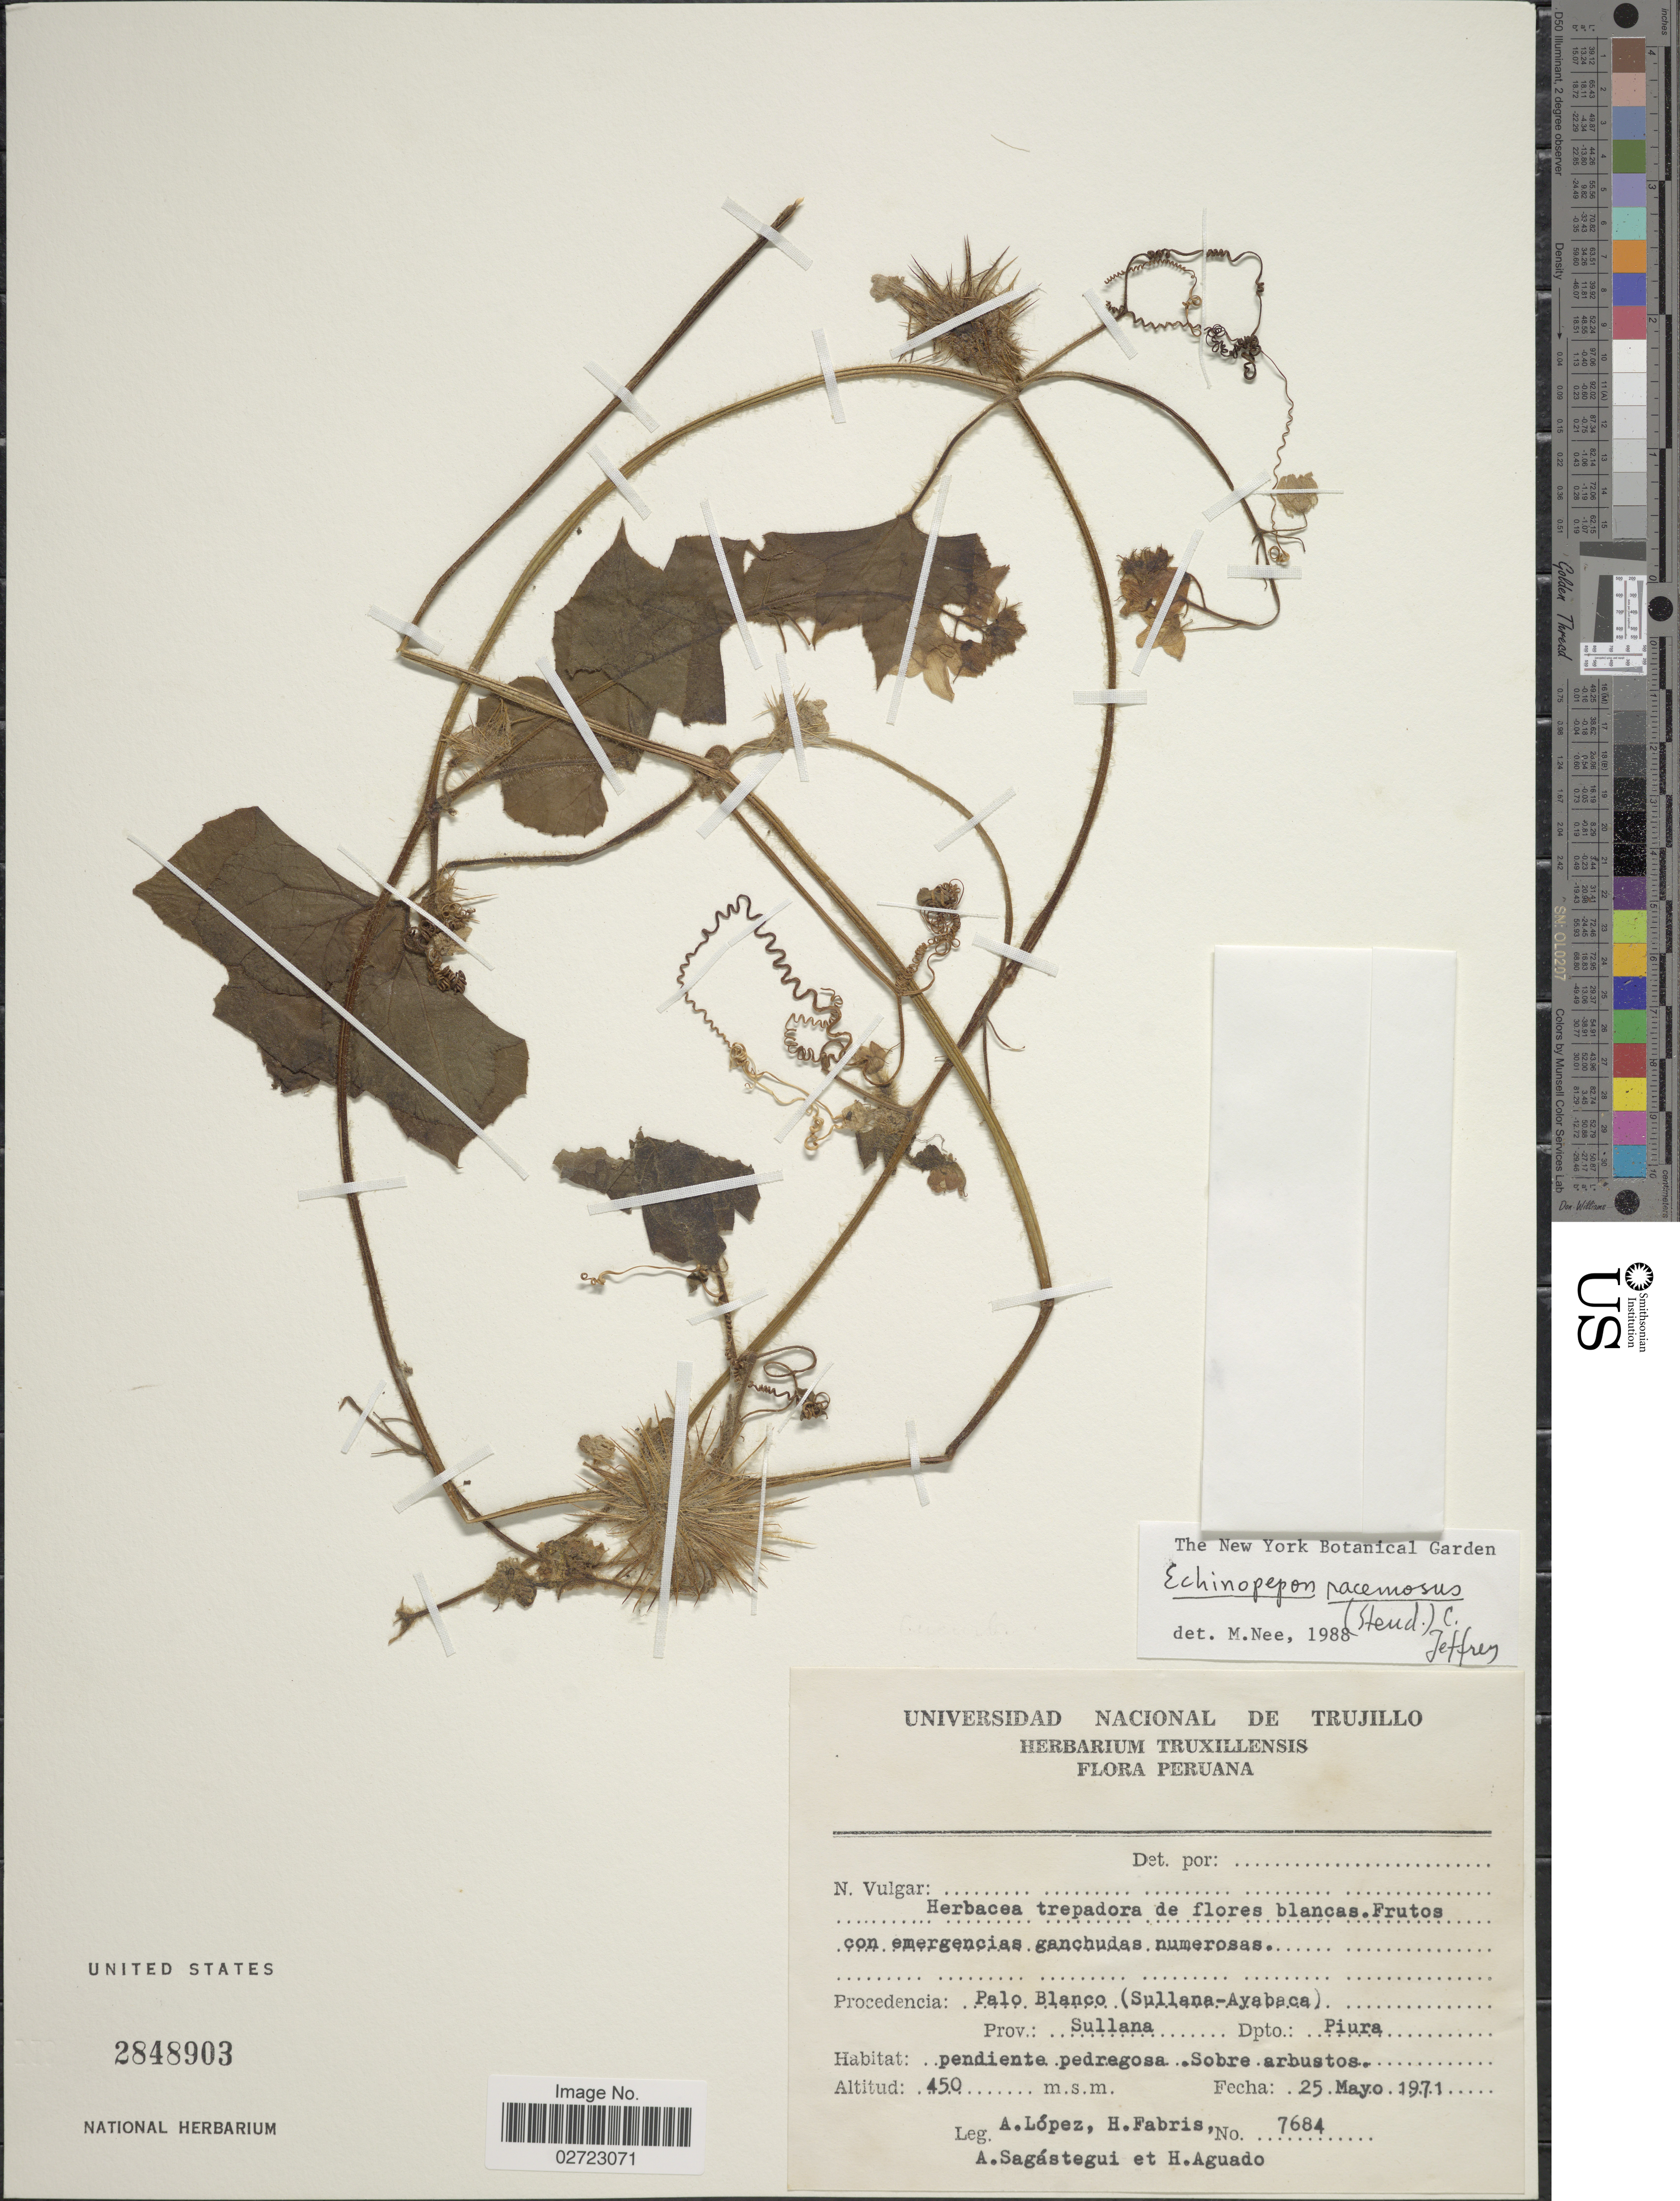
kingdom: Plantae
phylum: Tracheophyta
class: Magnoliopsida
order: Cucurbitales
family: Cucurbitaceae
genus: Echinopepon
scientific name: Echinopepon racemosus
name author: (Steud.) C. Jeffrey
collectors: A. López, H. Fabris, A. Sagastegui & H. Aguado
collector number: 7684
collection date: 1971-05-25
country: Peru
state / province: Piura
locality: Palo Blanco (Sullana-Ayabaca), Prov.: Sullana.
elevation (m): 450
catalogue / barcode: US 2848903